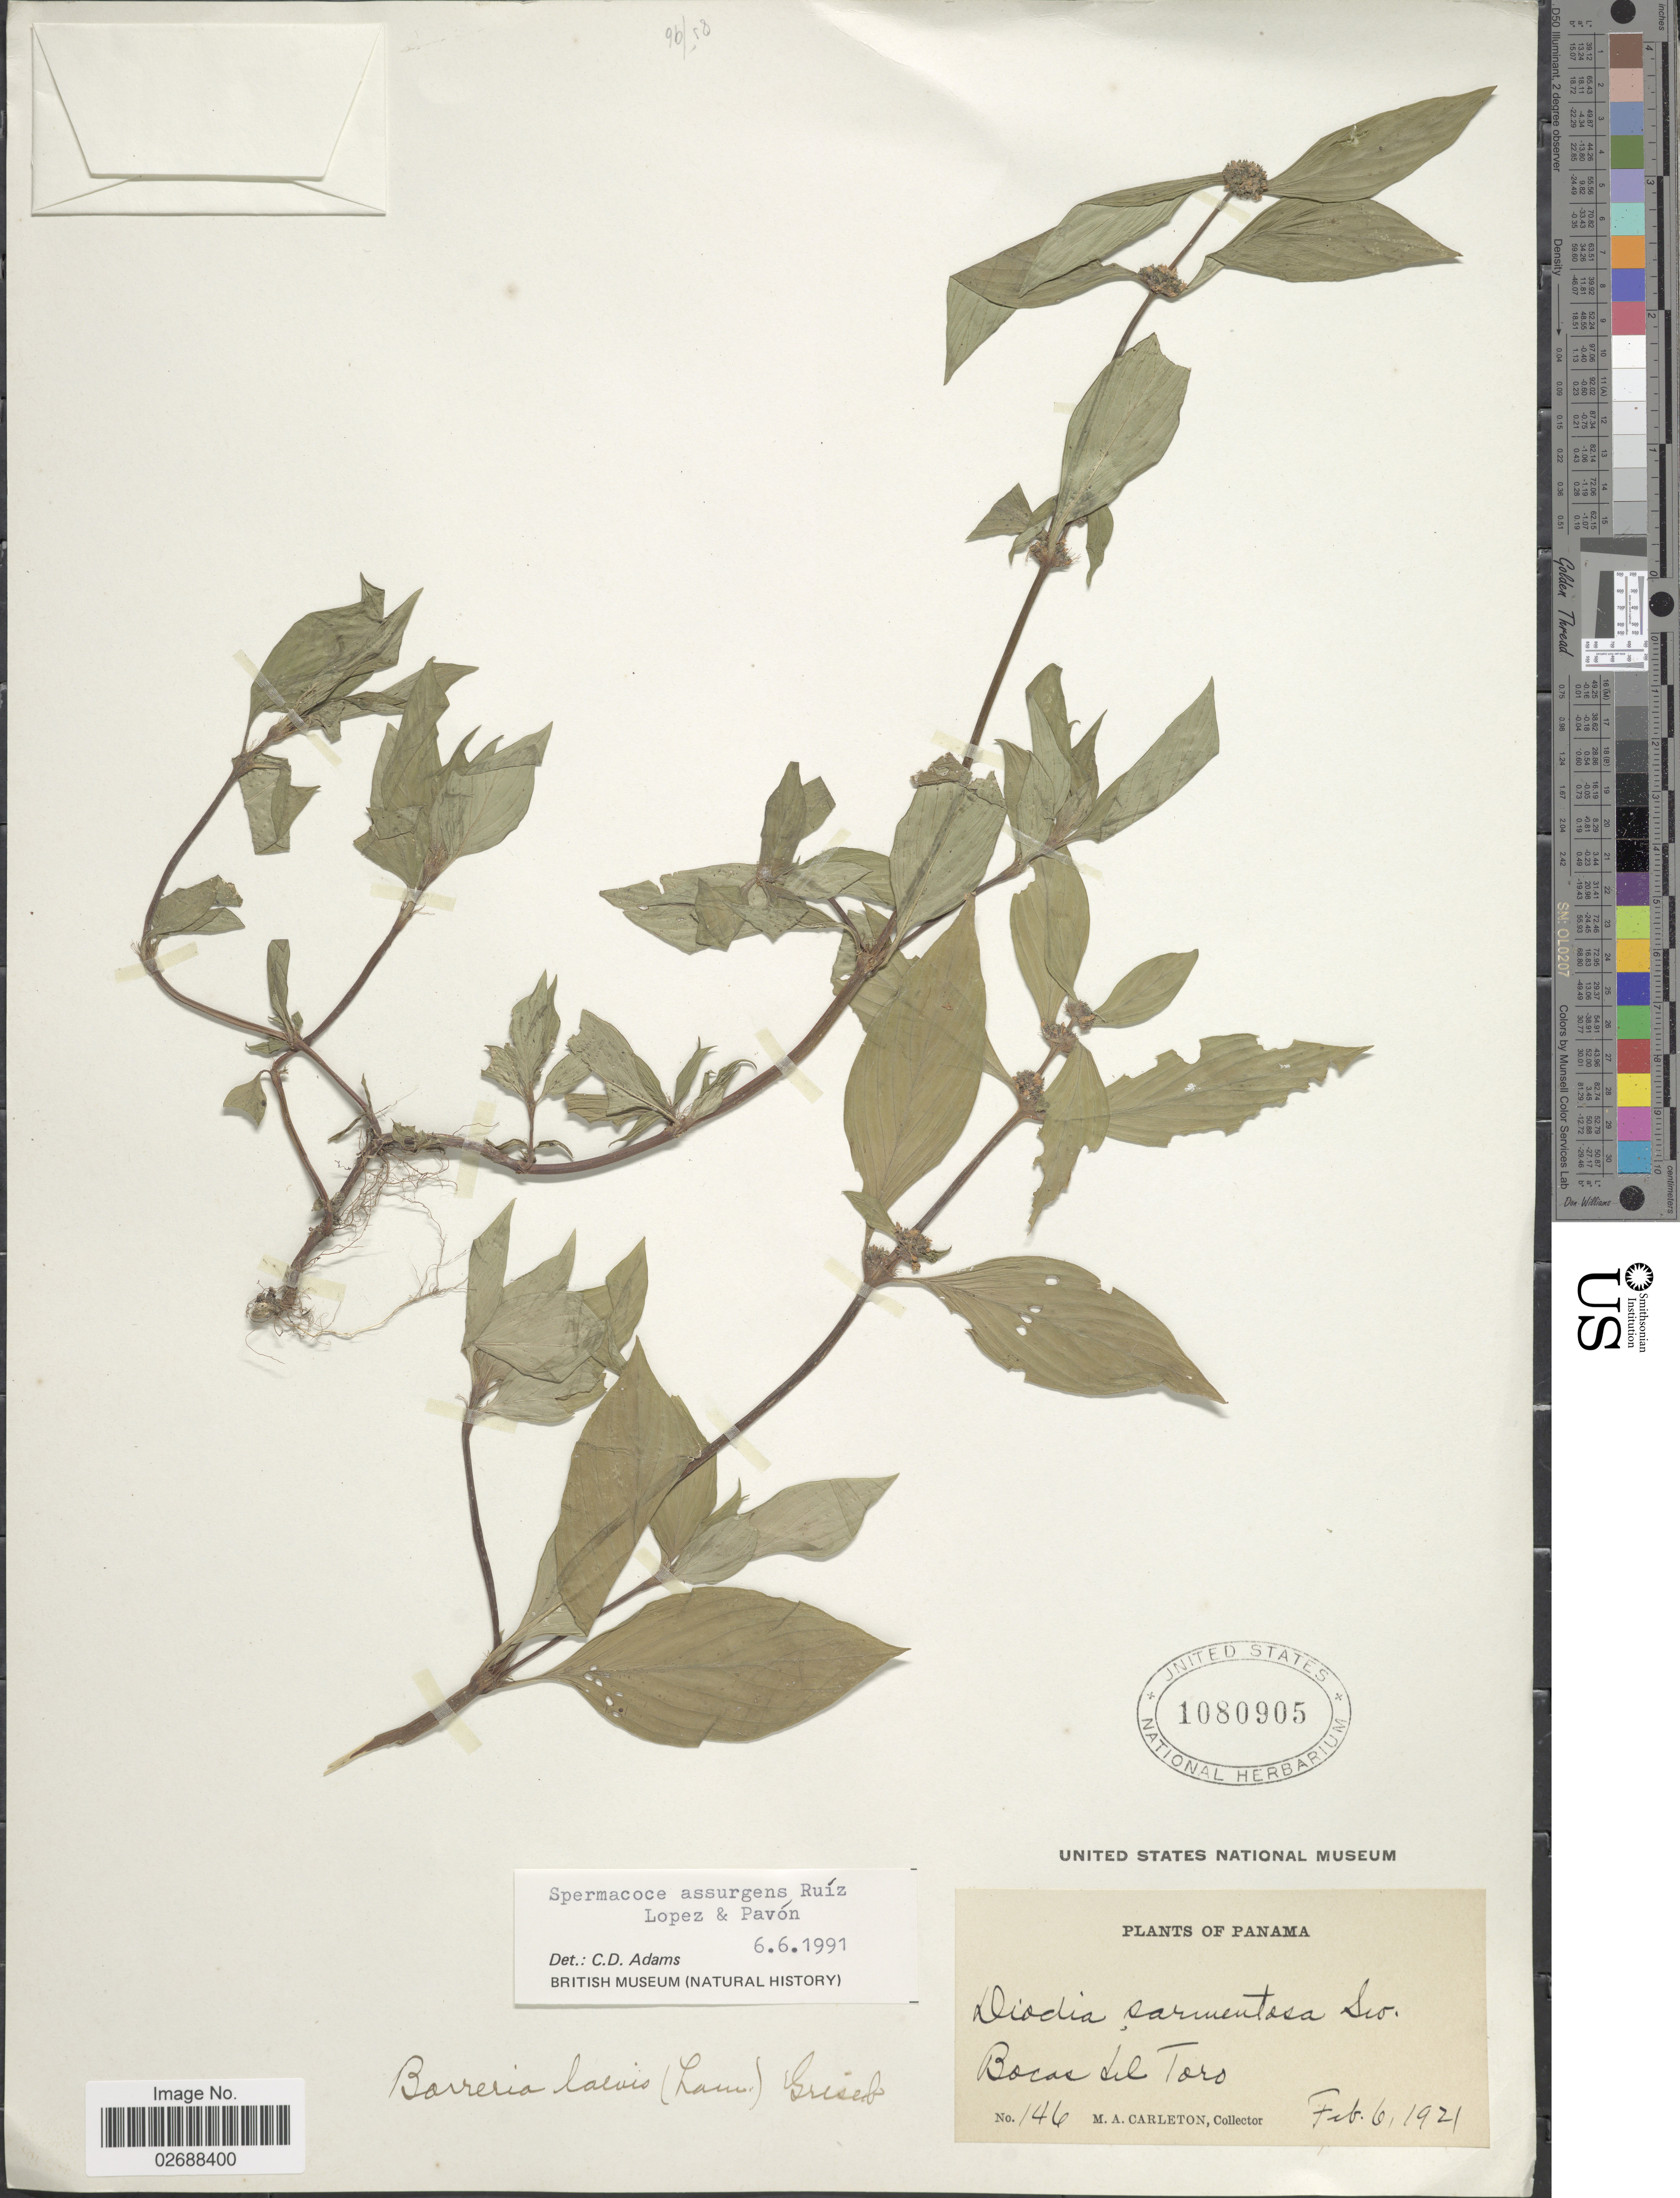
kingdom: Plantae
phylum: Tracheophyta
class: Magnoliopsida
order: Gentianales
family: Rubiaceae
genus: Borreria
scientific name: Borreria assurgens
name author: (Ruiz & Pav.) Griseb.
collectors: M. A. Carleton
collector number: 146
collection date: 1921-02-06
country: Panama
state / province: Bocas del Toro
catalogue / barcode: US 1080905